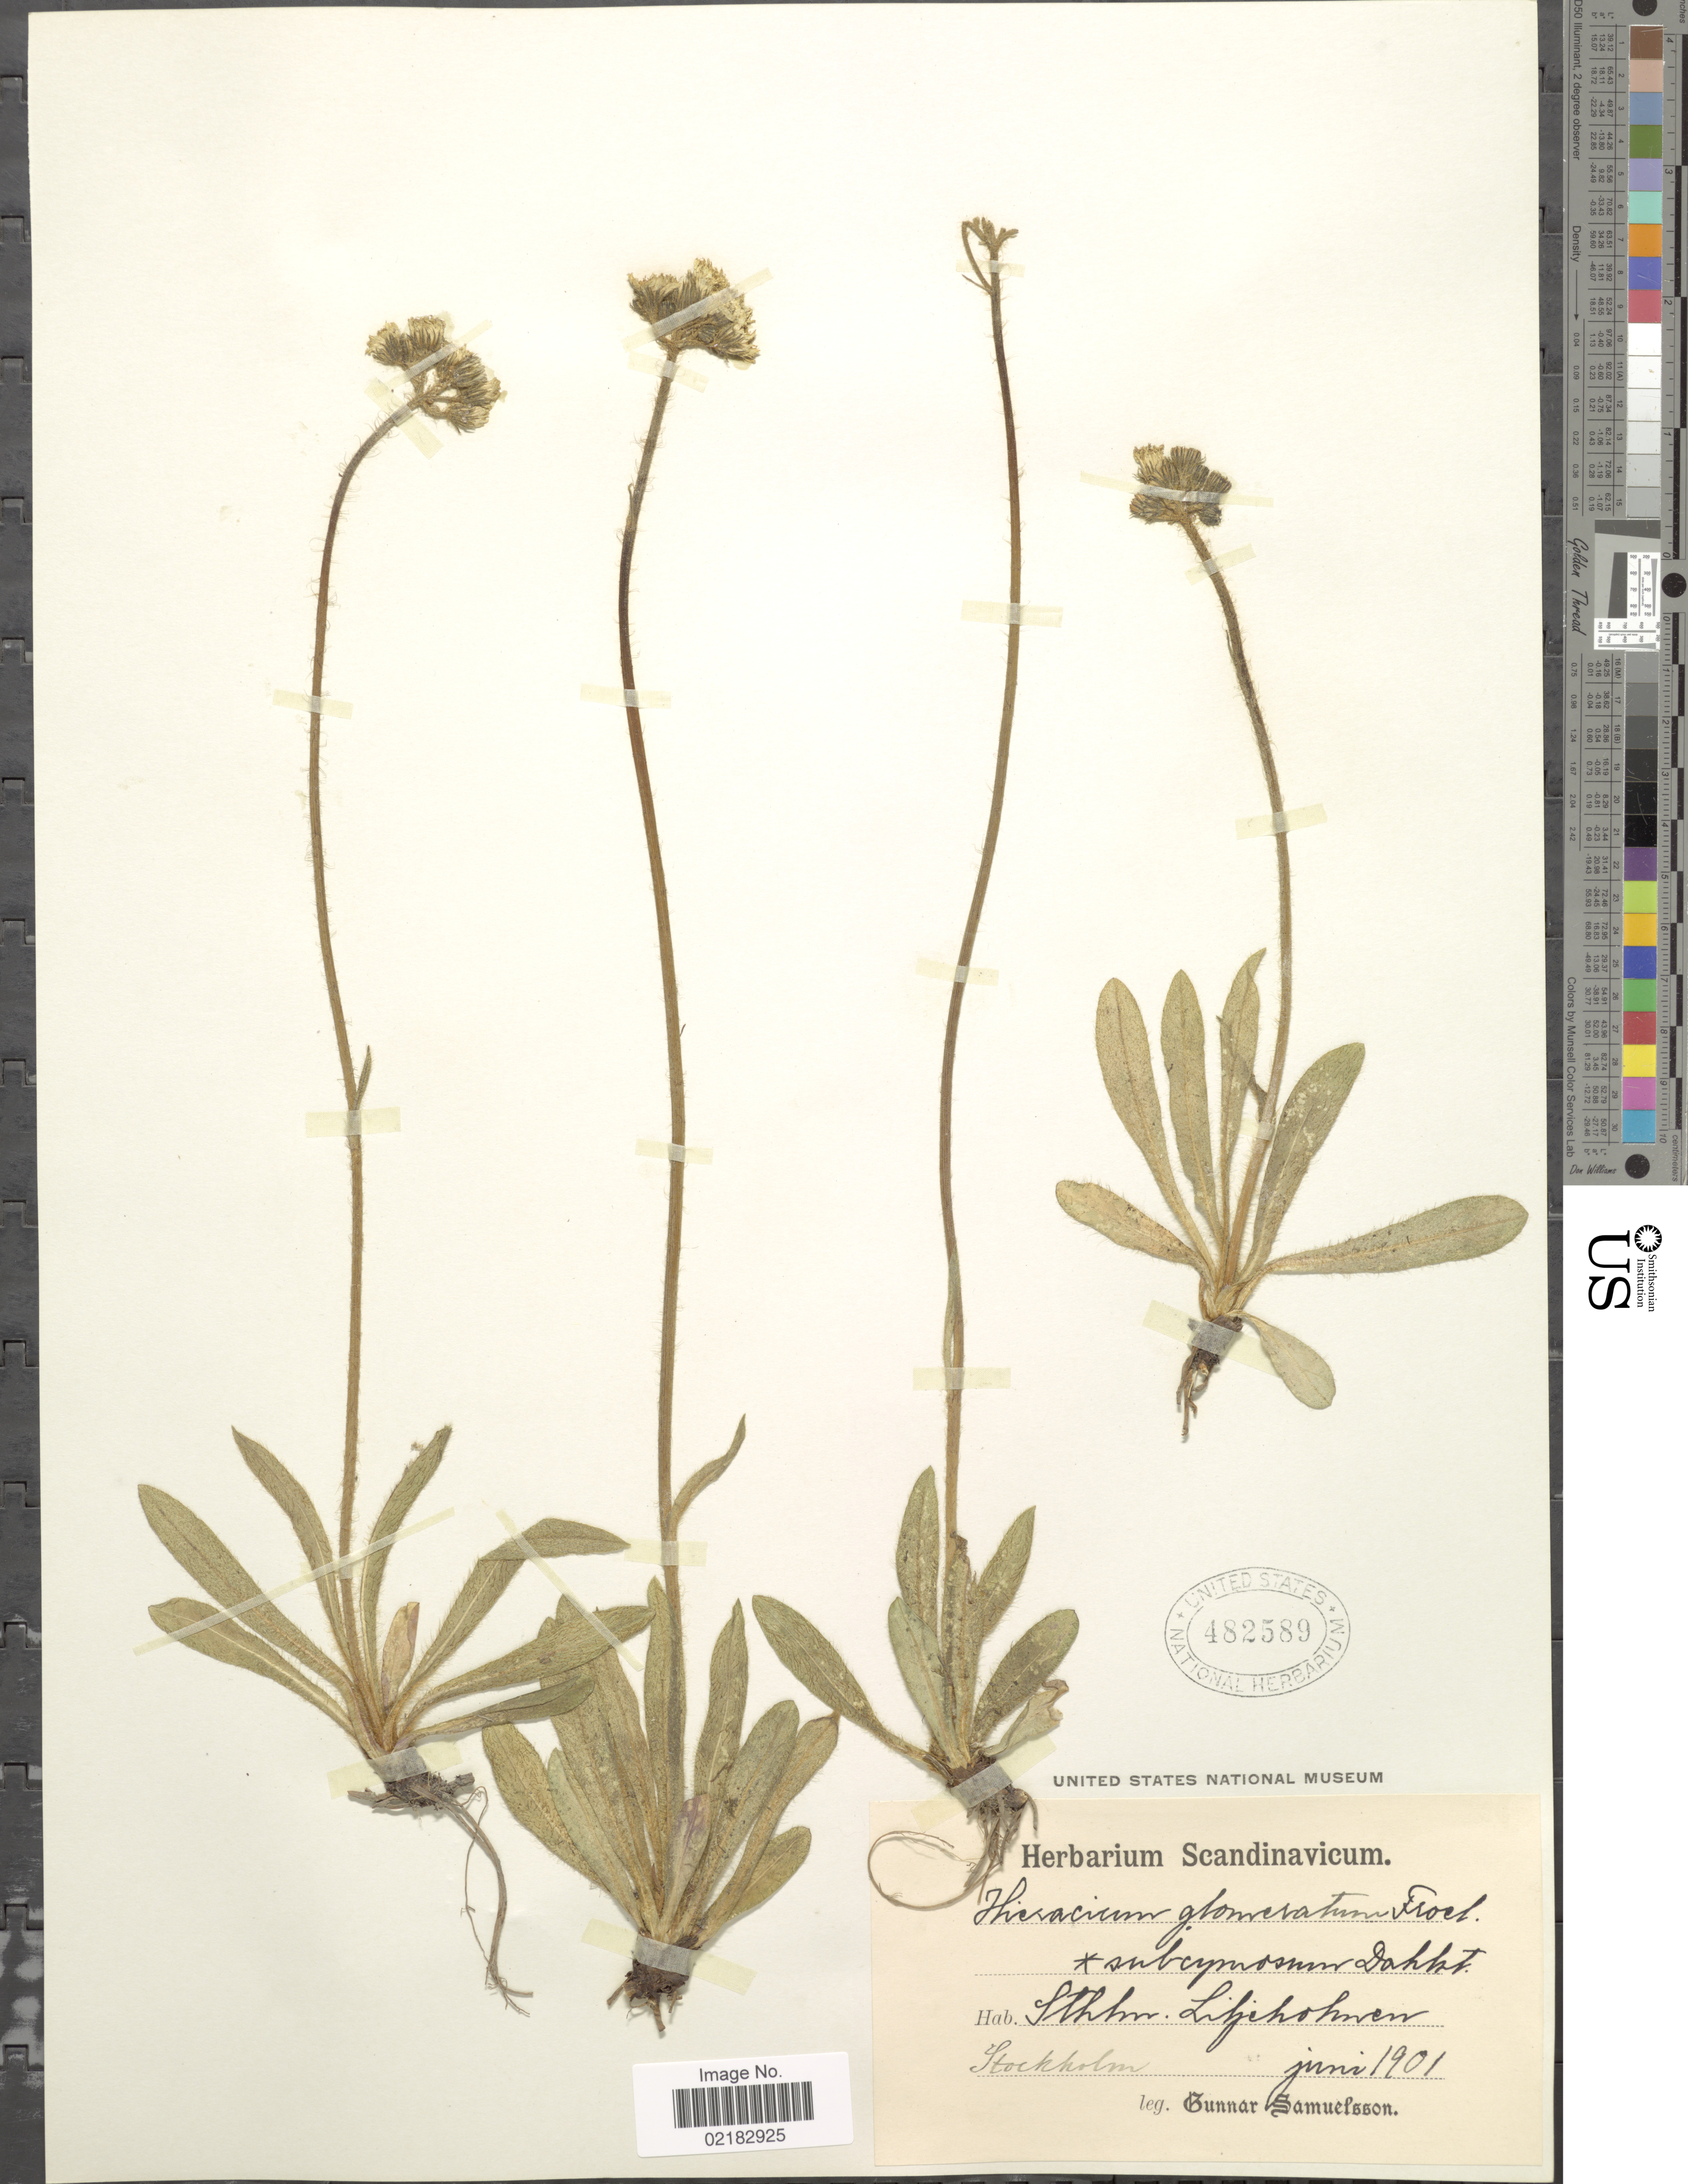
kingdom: Plantae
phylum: Tracheophyta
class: Magnoliopsida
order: Asterales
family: Asteraceae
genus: Pilosella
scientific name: Pilosella glomerata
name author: (Froel.) Fr.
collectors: G. Samuelsson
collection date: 1901-06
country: Sweden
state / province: Stockholm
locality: Liljeholmen, Stockholm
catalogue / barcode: US 482589